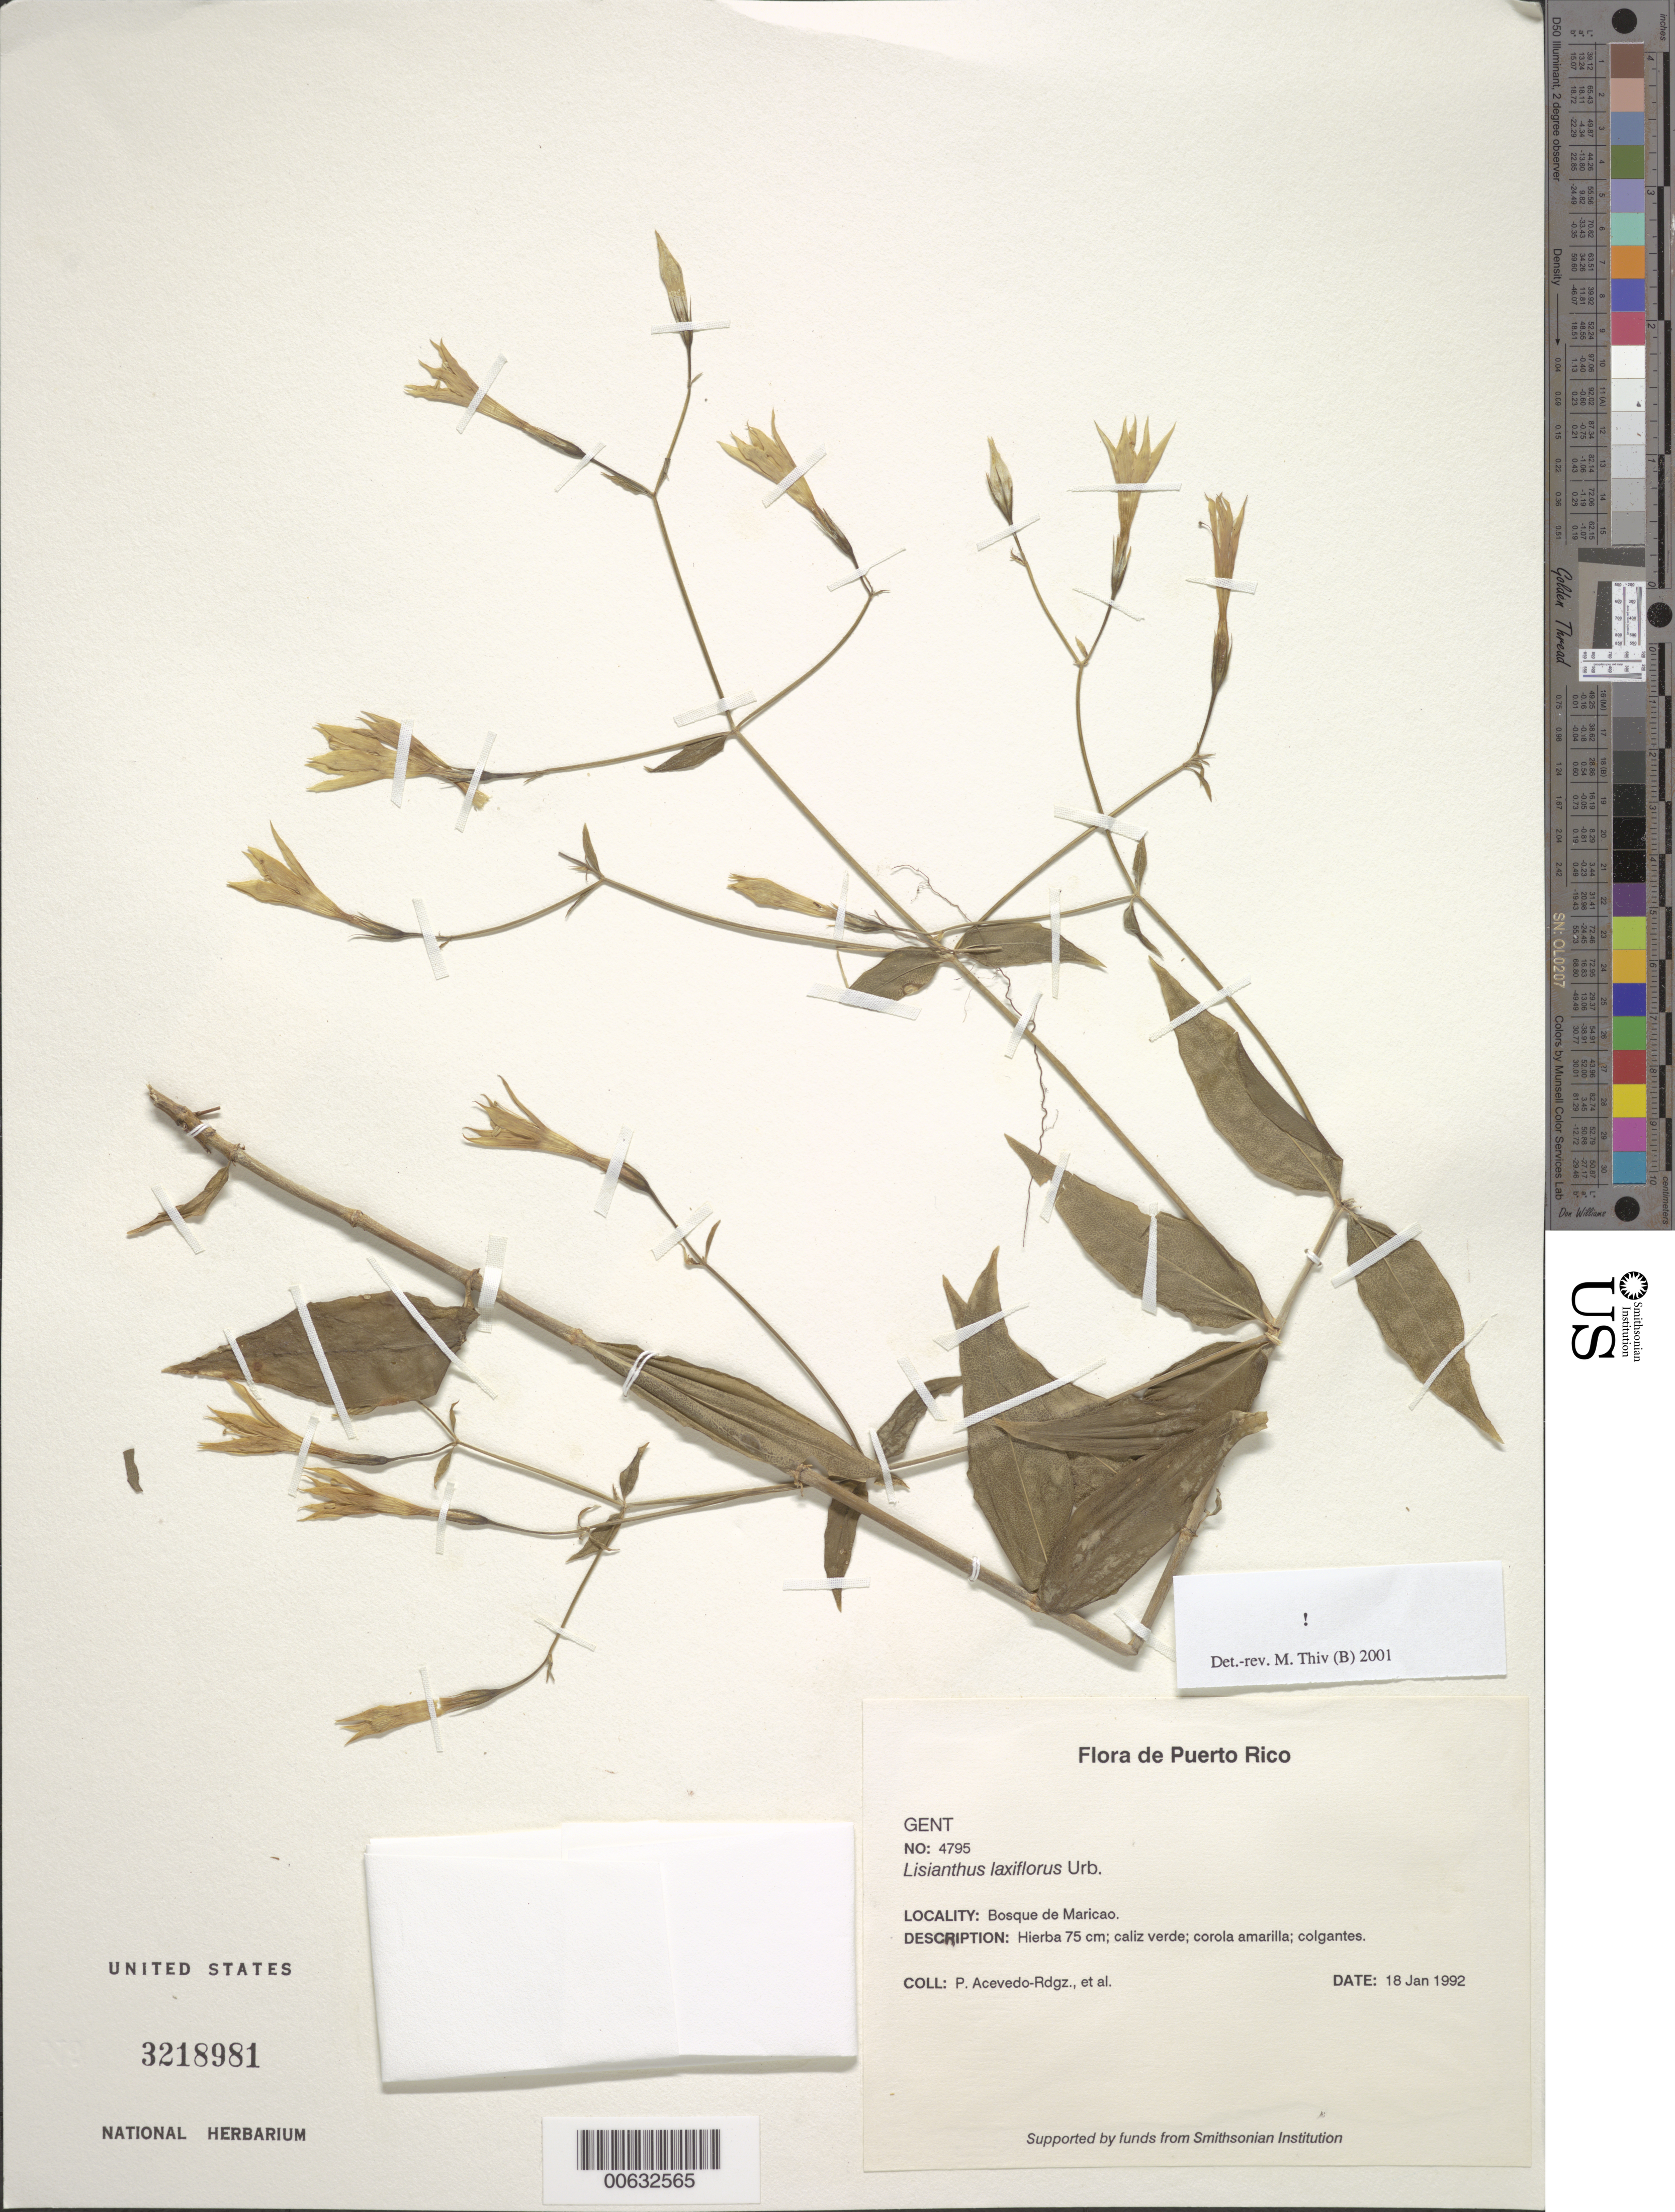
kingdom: Plantae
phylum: Tracheophyta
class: Magnoliopsida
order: Gentianales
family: Gentianaceae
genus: Lisianthius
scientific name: Lisianthius laxiflorus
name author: Urb.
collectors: P. Acevedo-Rodr.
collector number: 4795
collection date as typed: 18 Jan 1992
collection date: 1992-01-18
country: Puerto Rico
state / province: Maricao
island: Puerto Rico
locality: Maricao; Monte del Estado, Bosque de Maricao.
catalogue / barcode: US 3218981